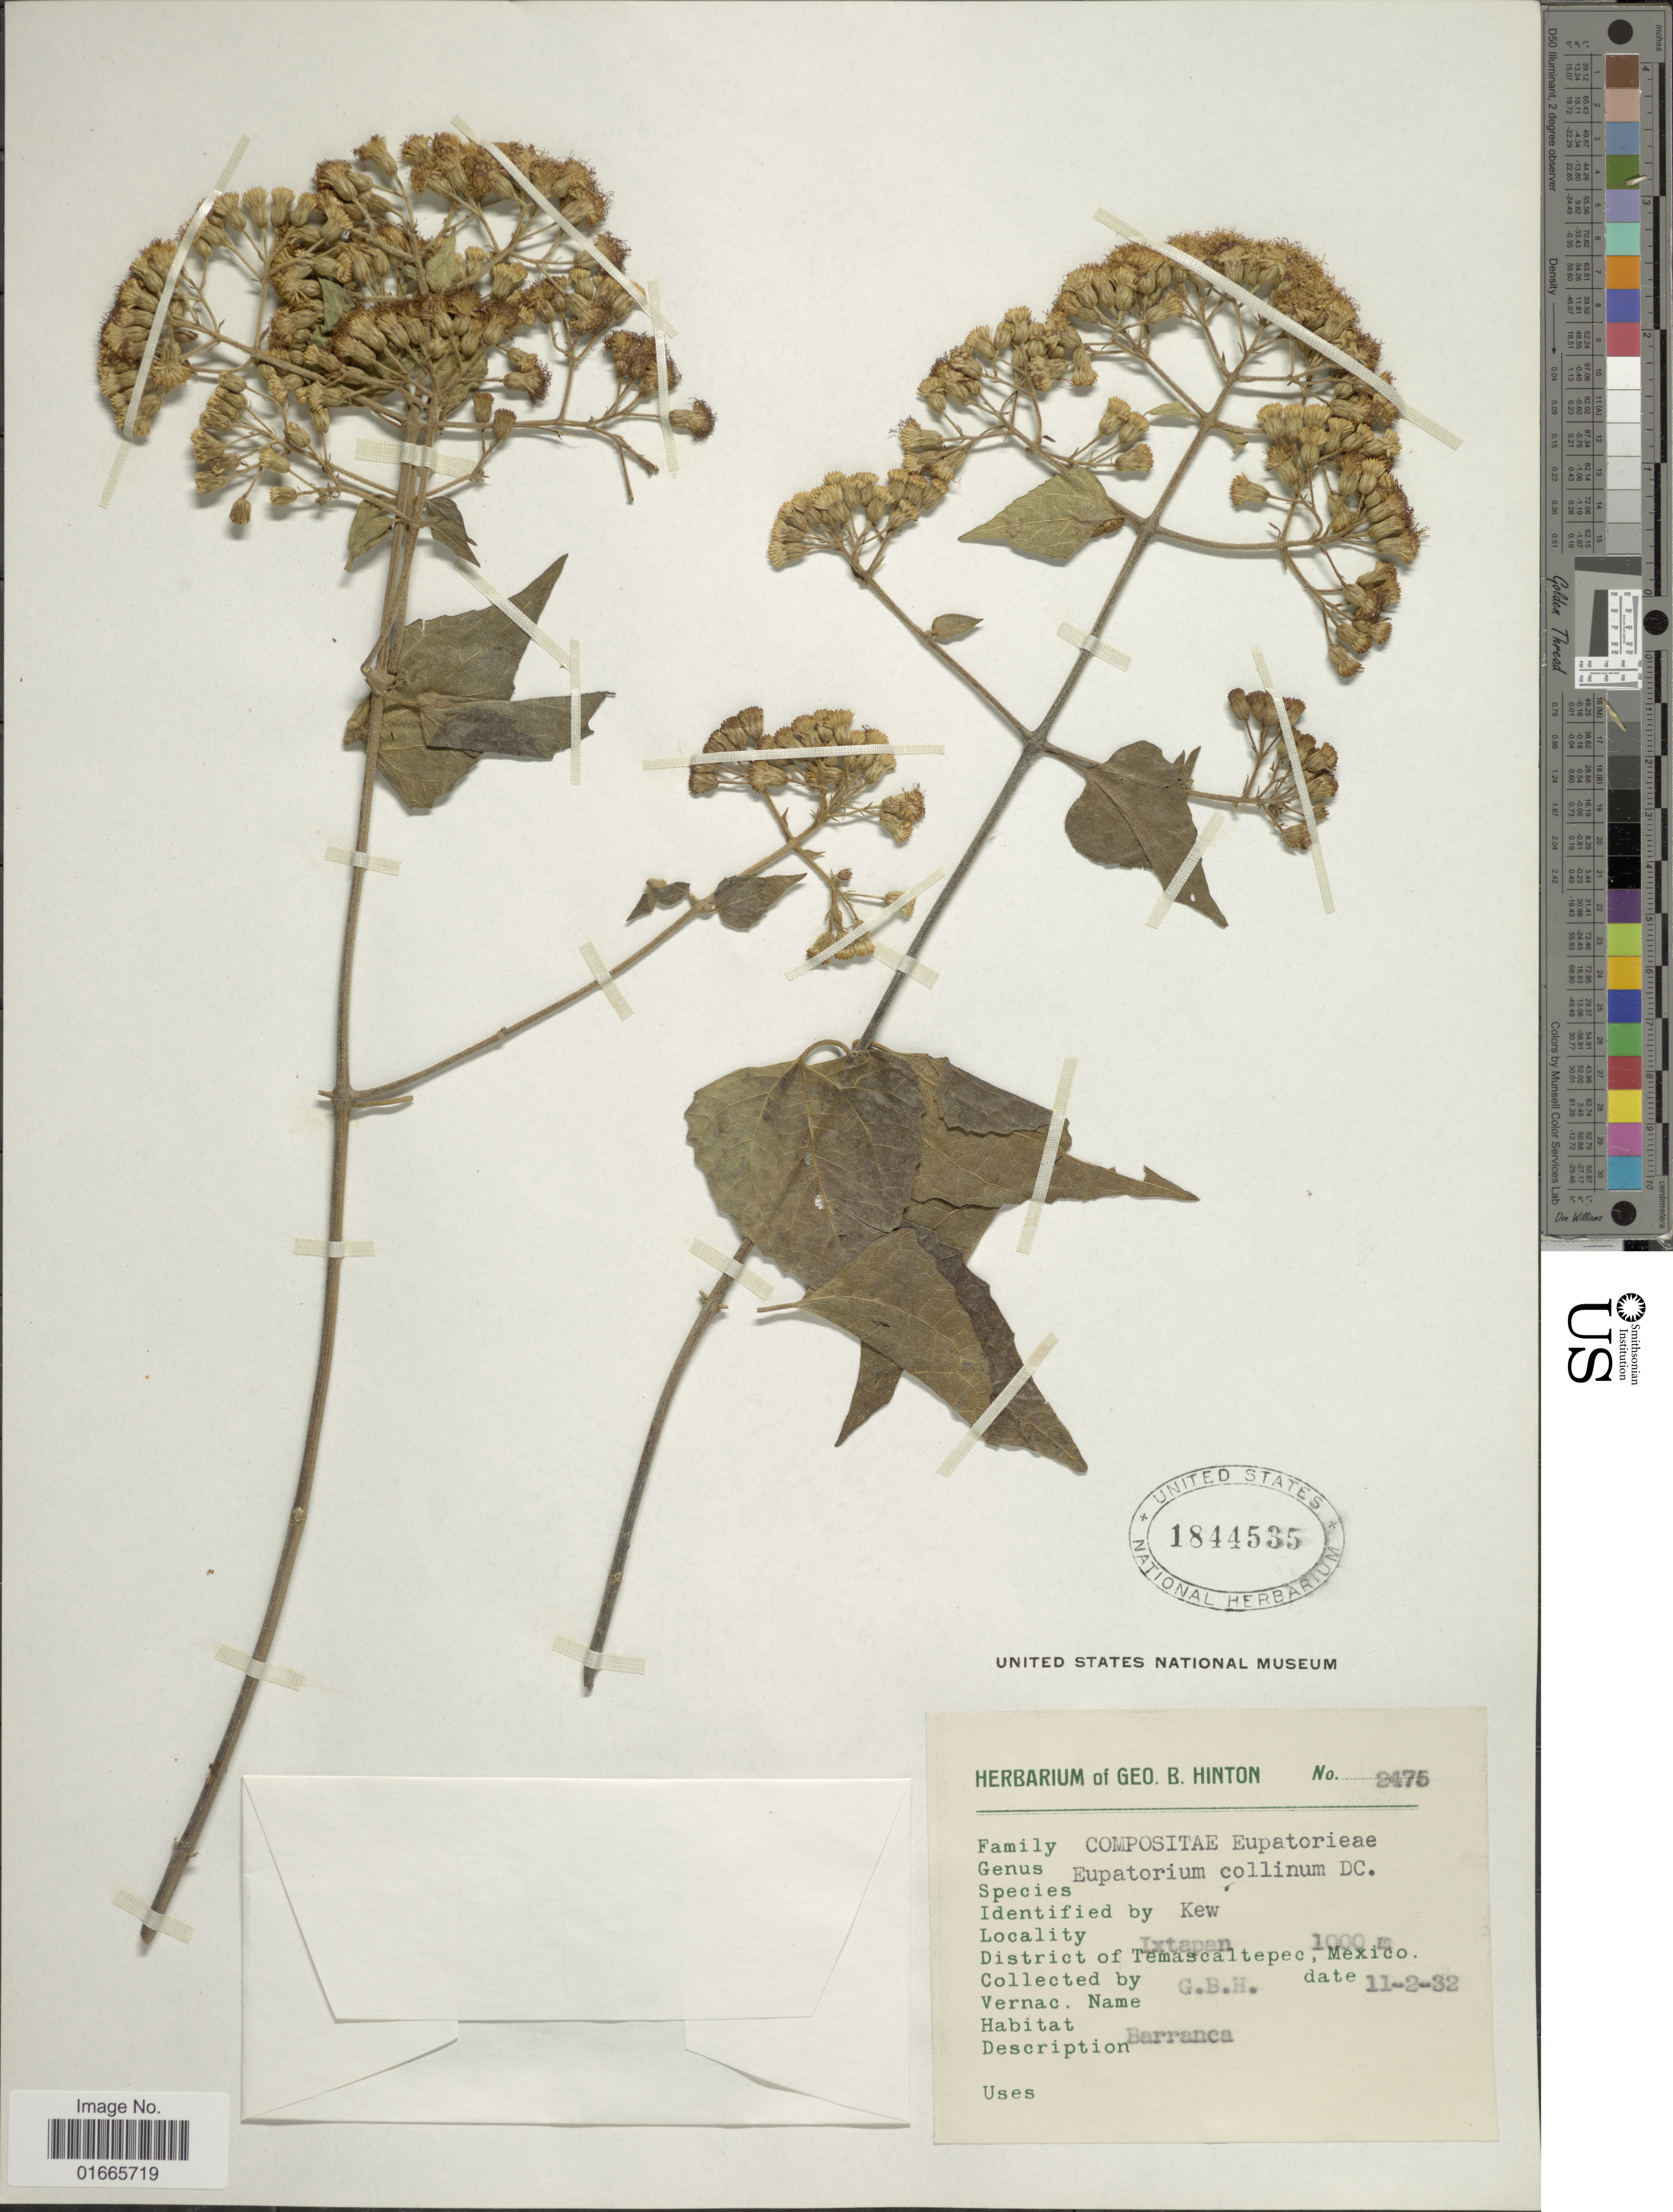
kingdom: Plantae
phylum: Tracheophyta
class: Magnoliopsida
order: Asterales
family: Asteraceae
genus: Chromolaena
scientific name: Chromolaena collina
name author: (DC.) R.M. King & H. Rob.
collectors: G. B. Hinton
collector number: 2475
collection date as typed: Transcribed d/m/y: 2/11/32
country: Mexico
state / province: México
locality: Ixtapan, District of Temascaltepec.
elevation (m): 1000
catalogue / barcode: US 1844535